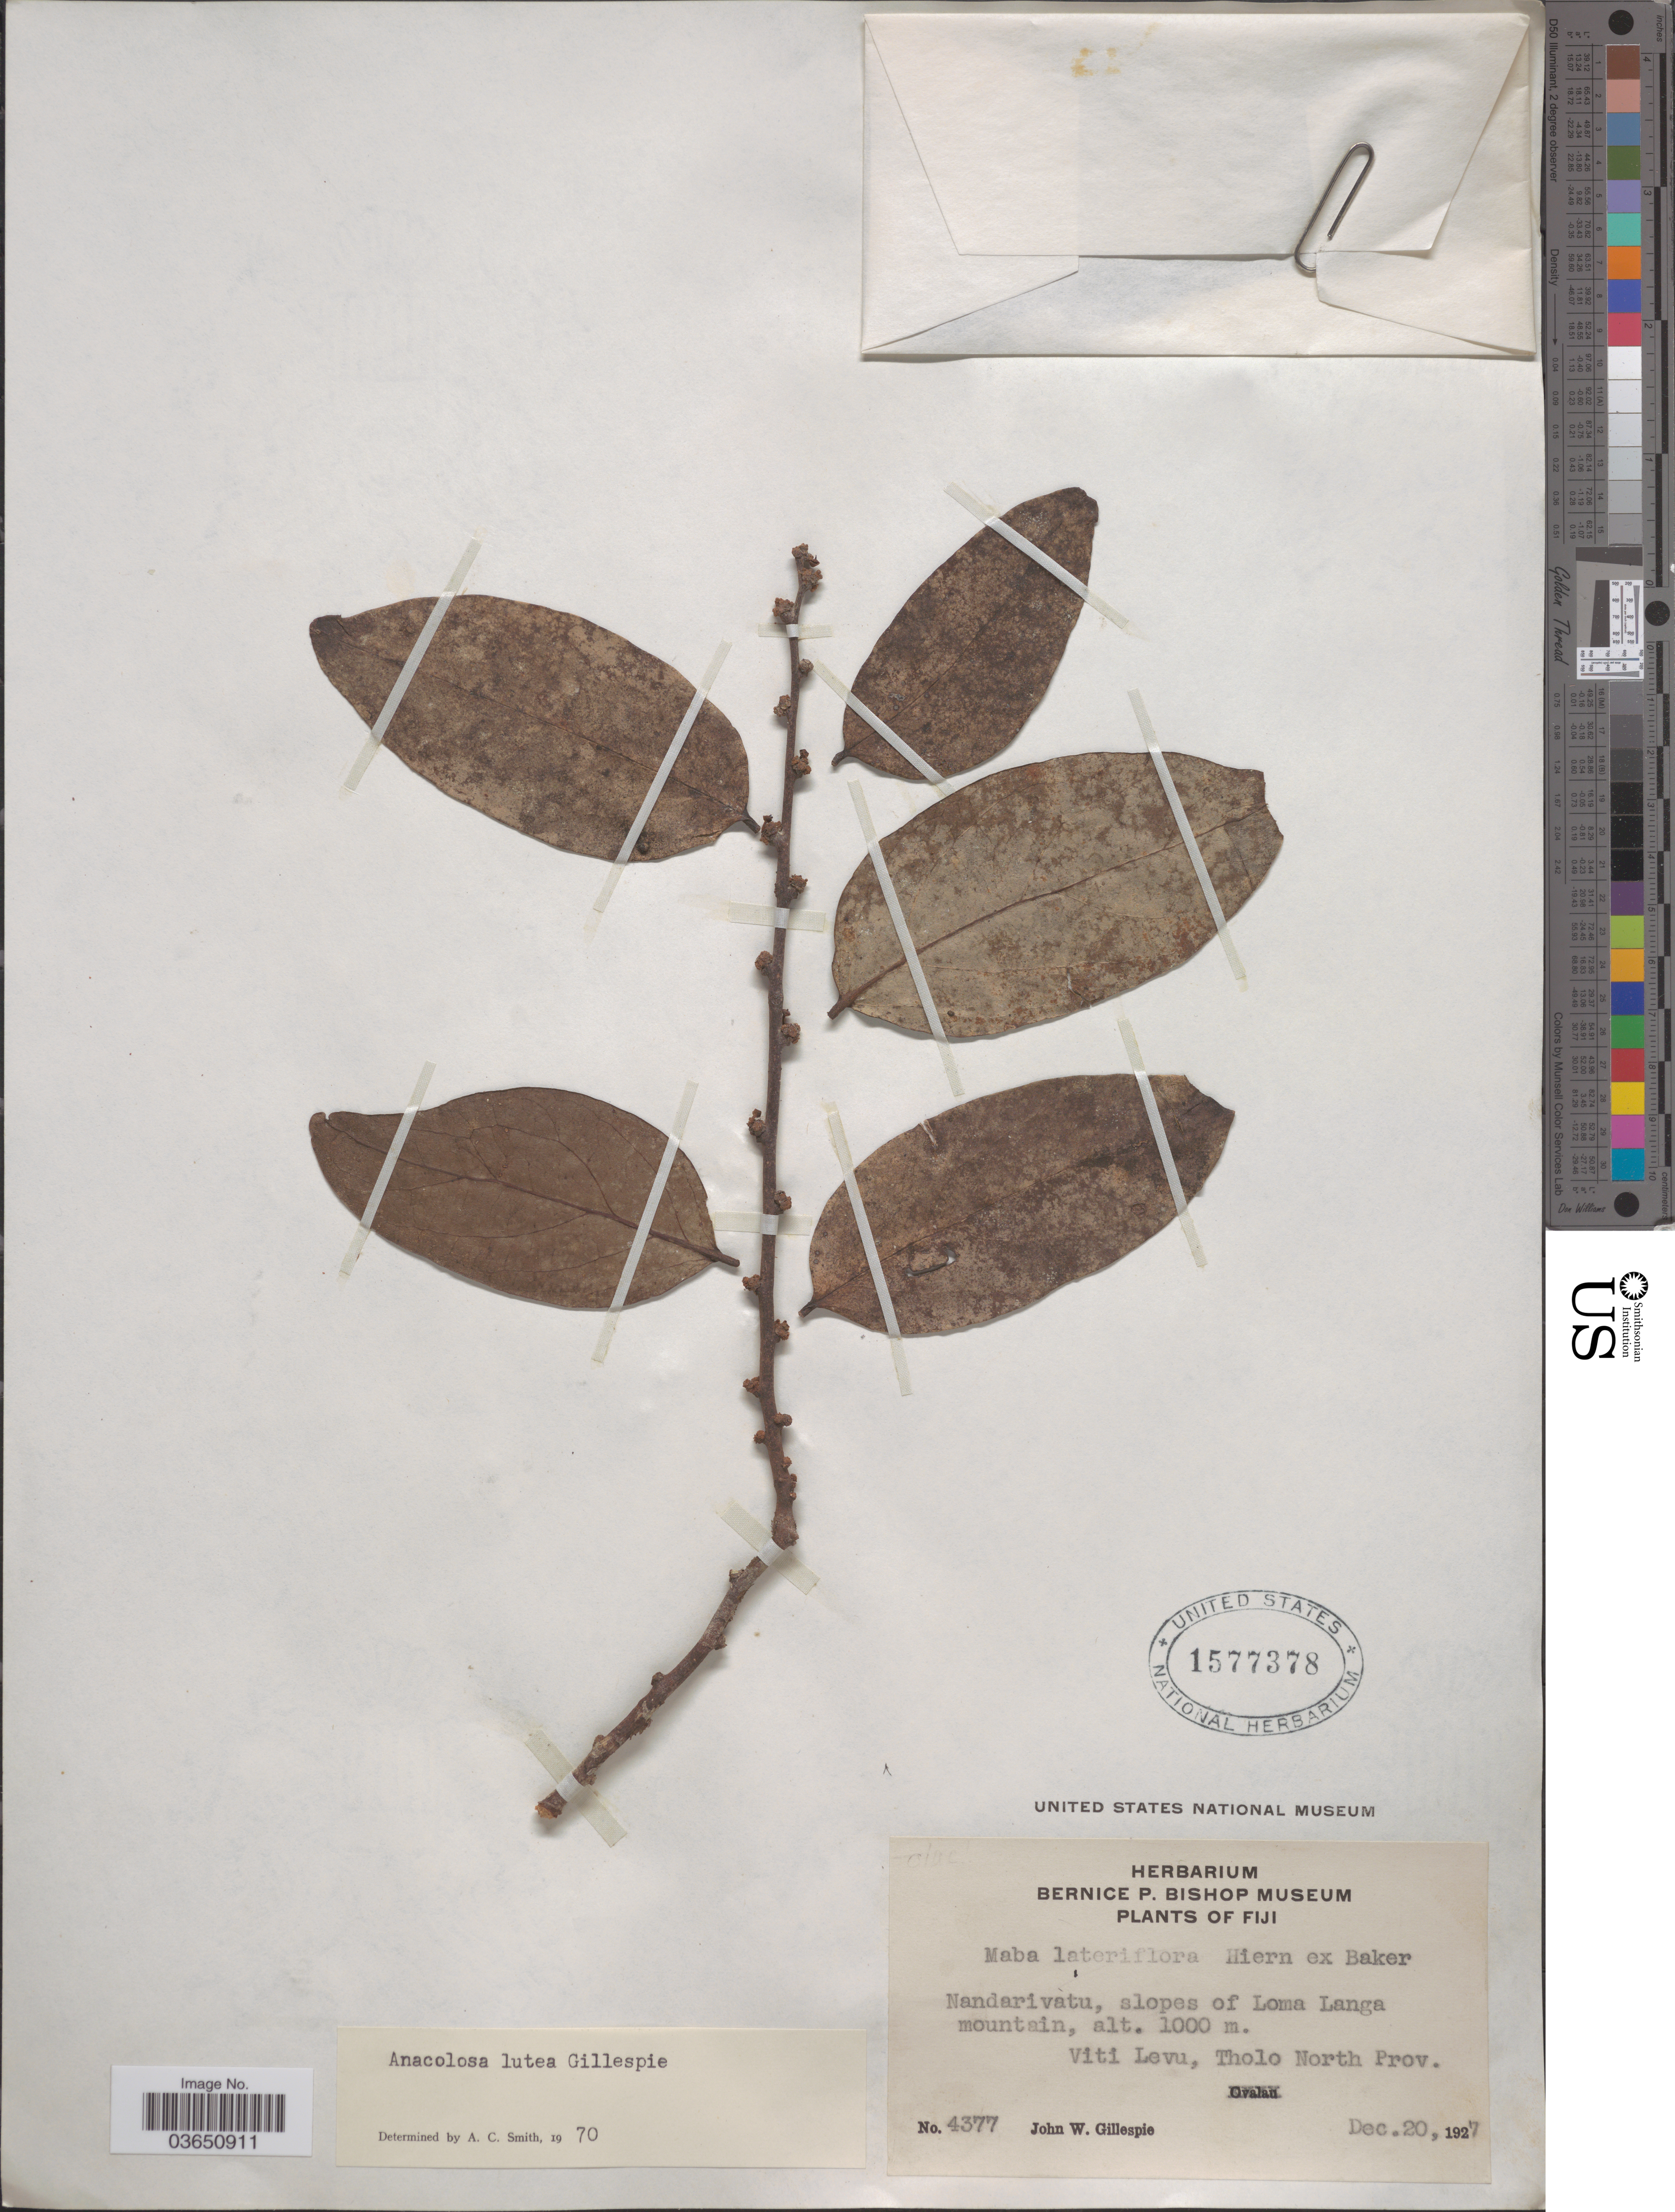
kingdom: Plantae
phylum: Tracheophyta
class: Magnoliopsida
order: Santalales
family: Aptandraceae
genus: Anacolosa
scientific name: Anacolosa lutea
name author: Gillespie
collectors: J. W. Gillespie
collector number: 4377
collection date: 1927-12-20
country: Fiji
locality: Nandarivatu, slopes of Loma Langa mountain. Viti Levu, Tholo North Prov.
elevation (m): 1000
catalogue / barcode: US 1577378